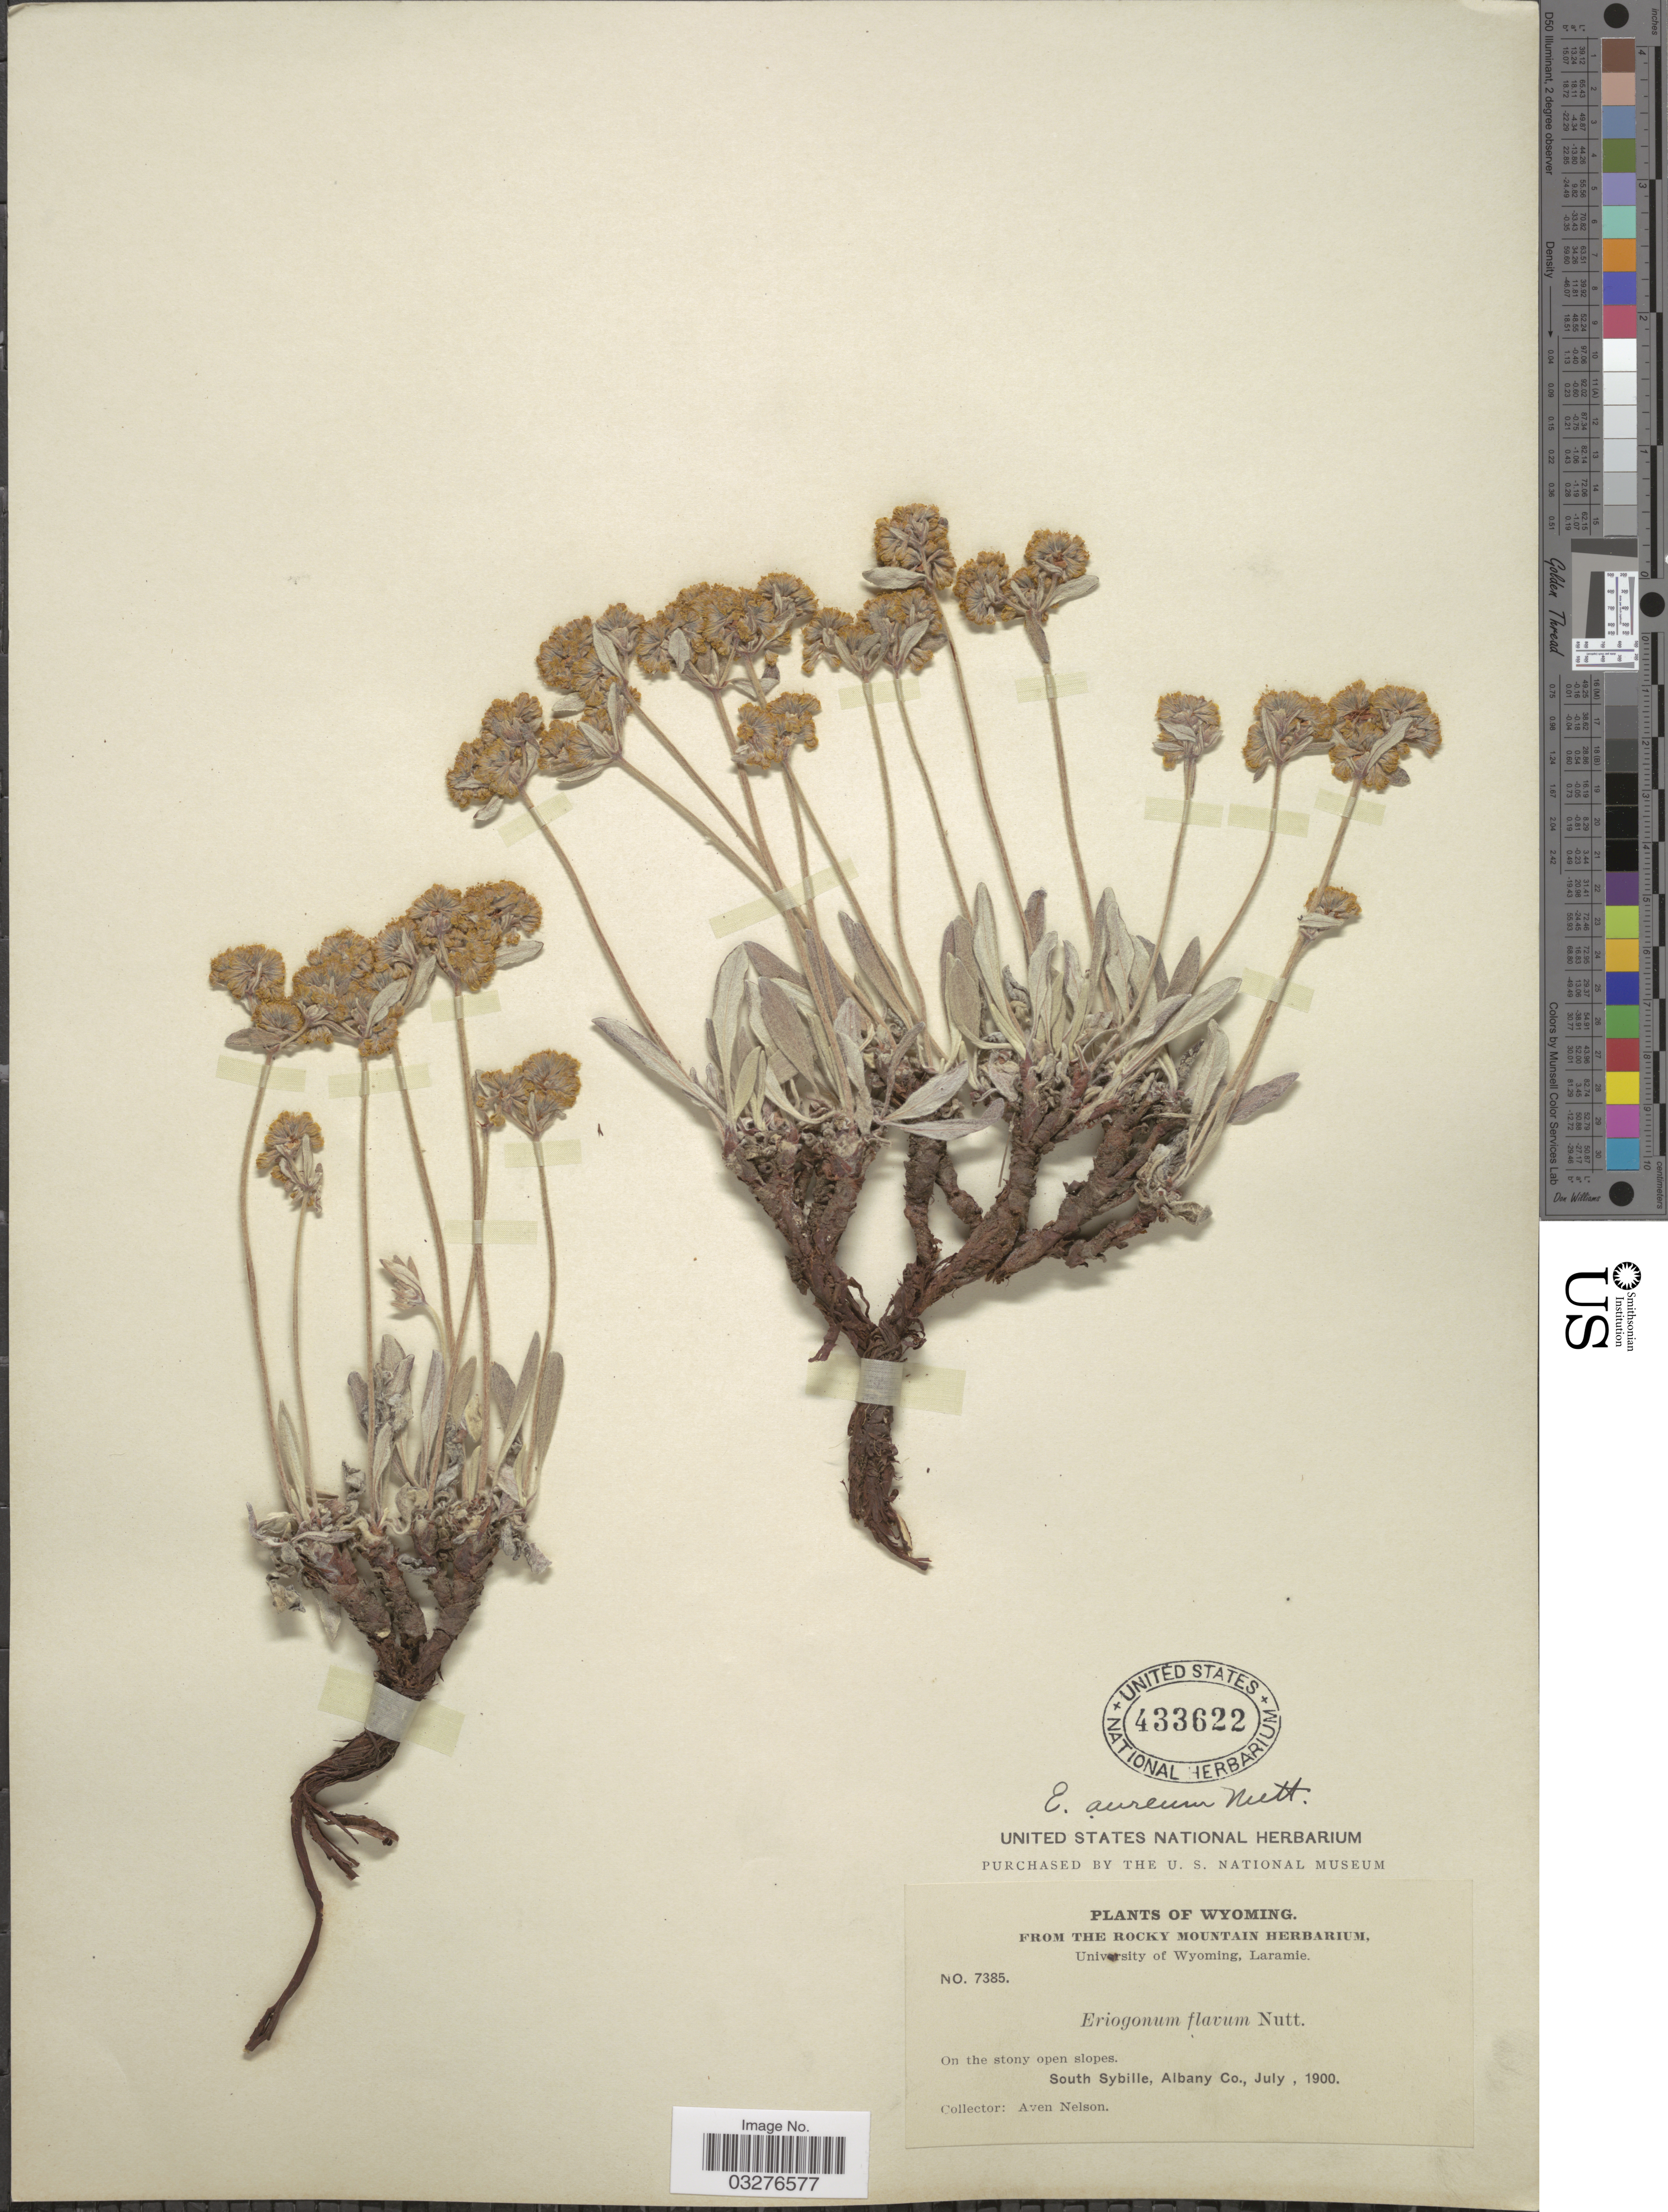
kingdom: Plantae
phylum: Tracheophyta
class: Magnoliopsida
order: Caryophyllales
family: Polygonaceae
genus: Eriogonum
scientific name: Eriogonum flavum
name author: Nutt. ex Benth.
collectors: A. Nelson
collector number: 7385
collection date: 1900-07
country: United States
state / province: Wyoming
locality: South Sybille, Albany Co.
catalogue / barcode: US 433622